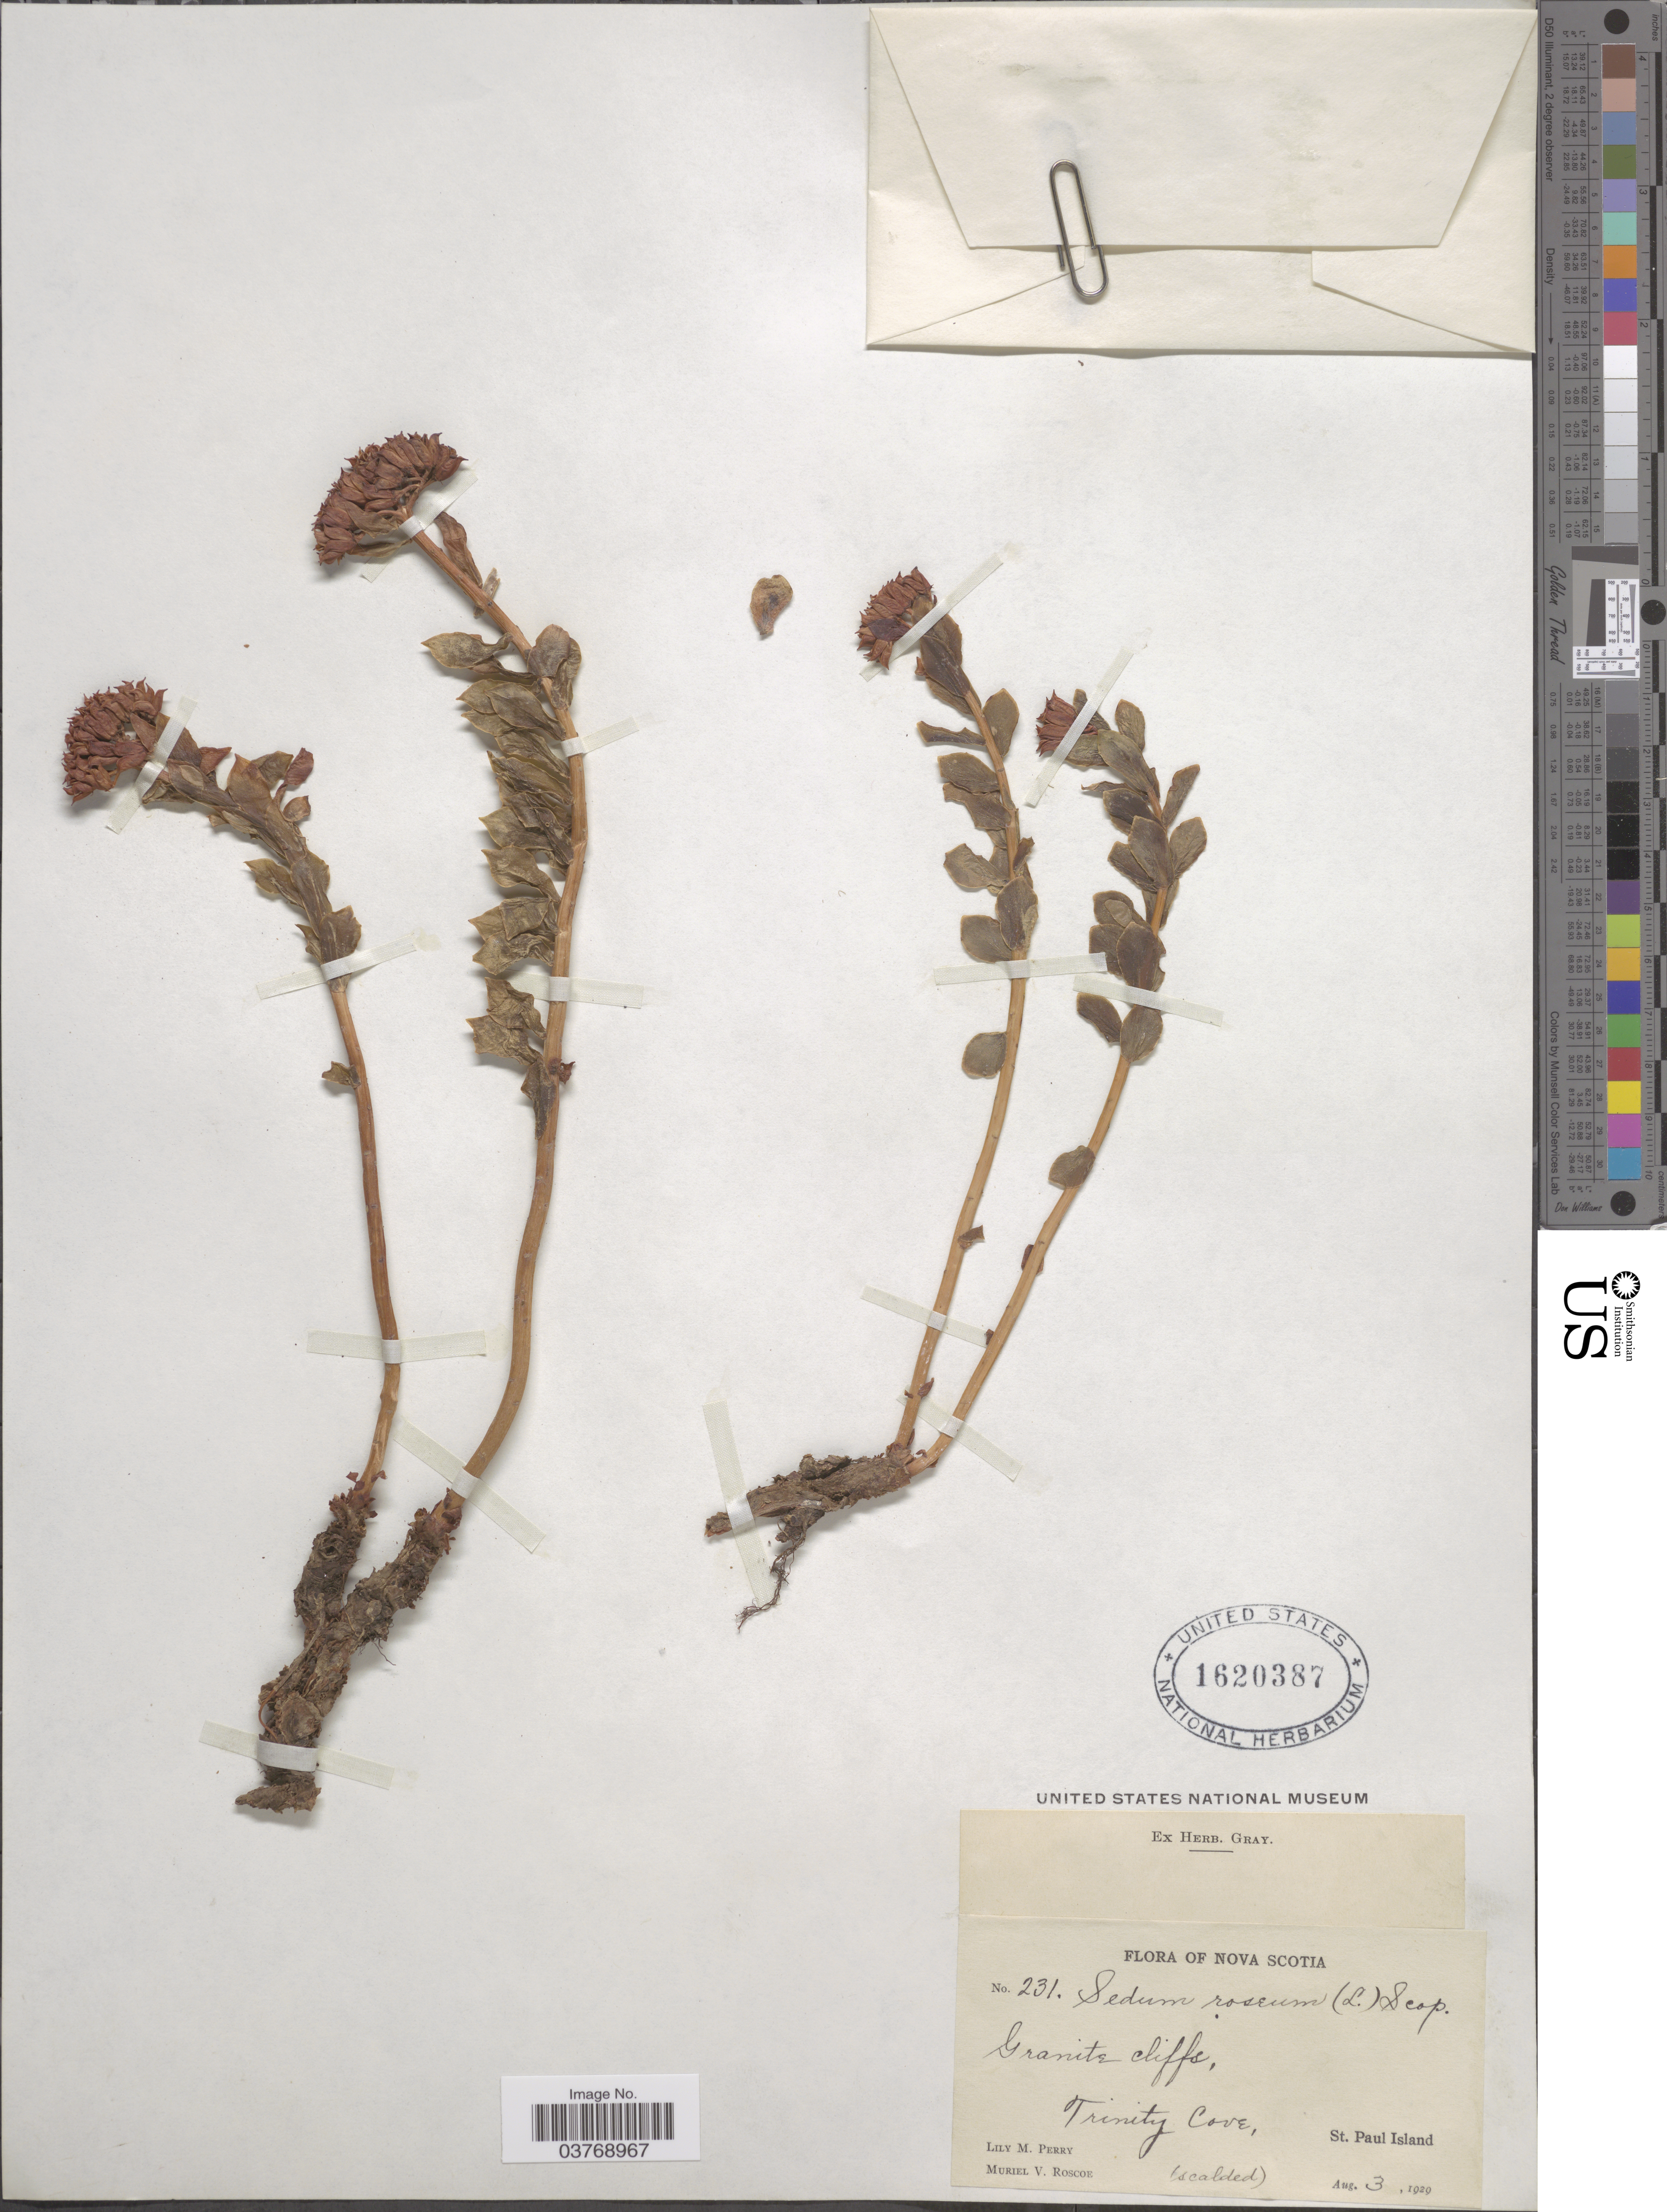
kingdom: Plantae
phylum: Tracheophyta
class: Magnoliopsida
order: Saxifragales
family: Crassulaceae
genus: Rhodiola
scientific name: Rhodiola rosea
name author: L.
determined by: Strong, Mark T., (BOT), Smithsonian Institution - National Museum of Natural History (UNITED STATES)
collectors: L. M. Perry & M. Roscoe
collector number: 231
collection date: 1929-08-03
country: Canada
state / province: Nova Scotia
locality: Trinity Cove, St. Paul Island.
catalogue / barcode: US 1620387